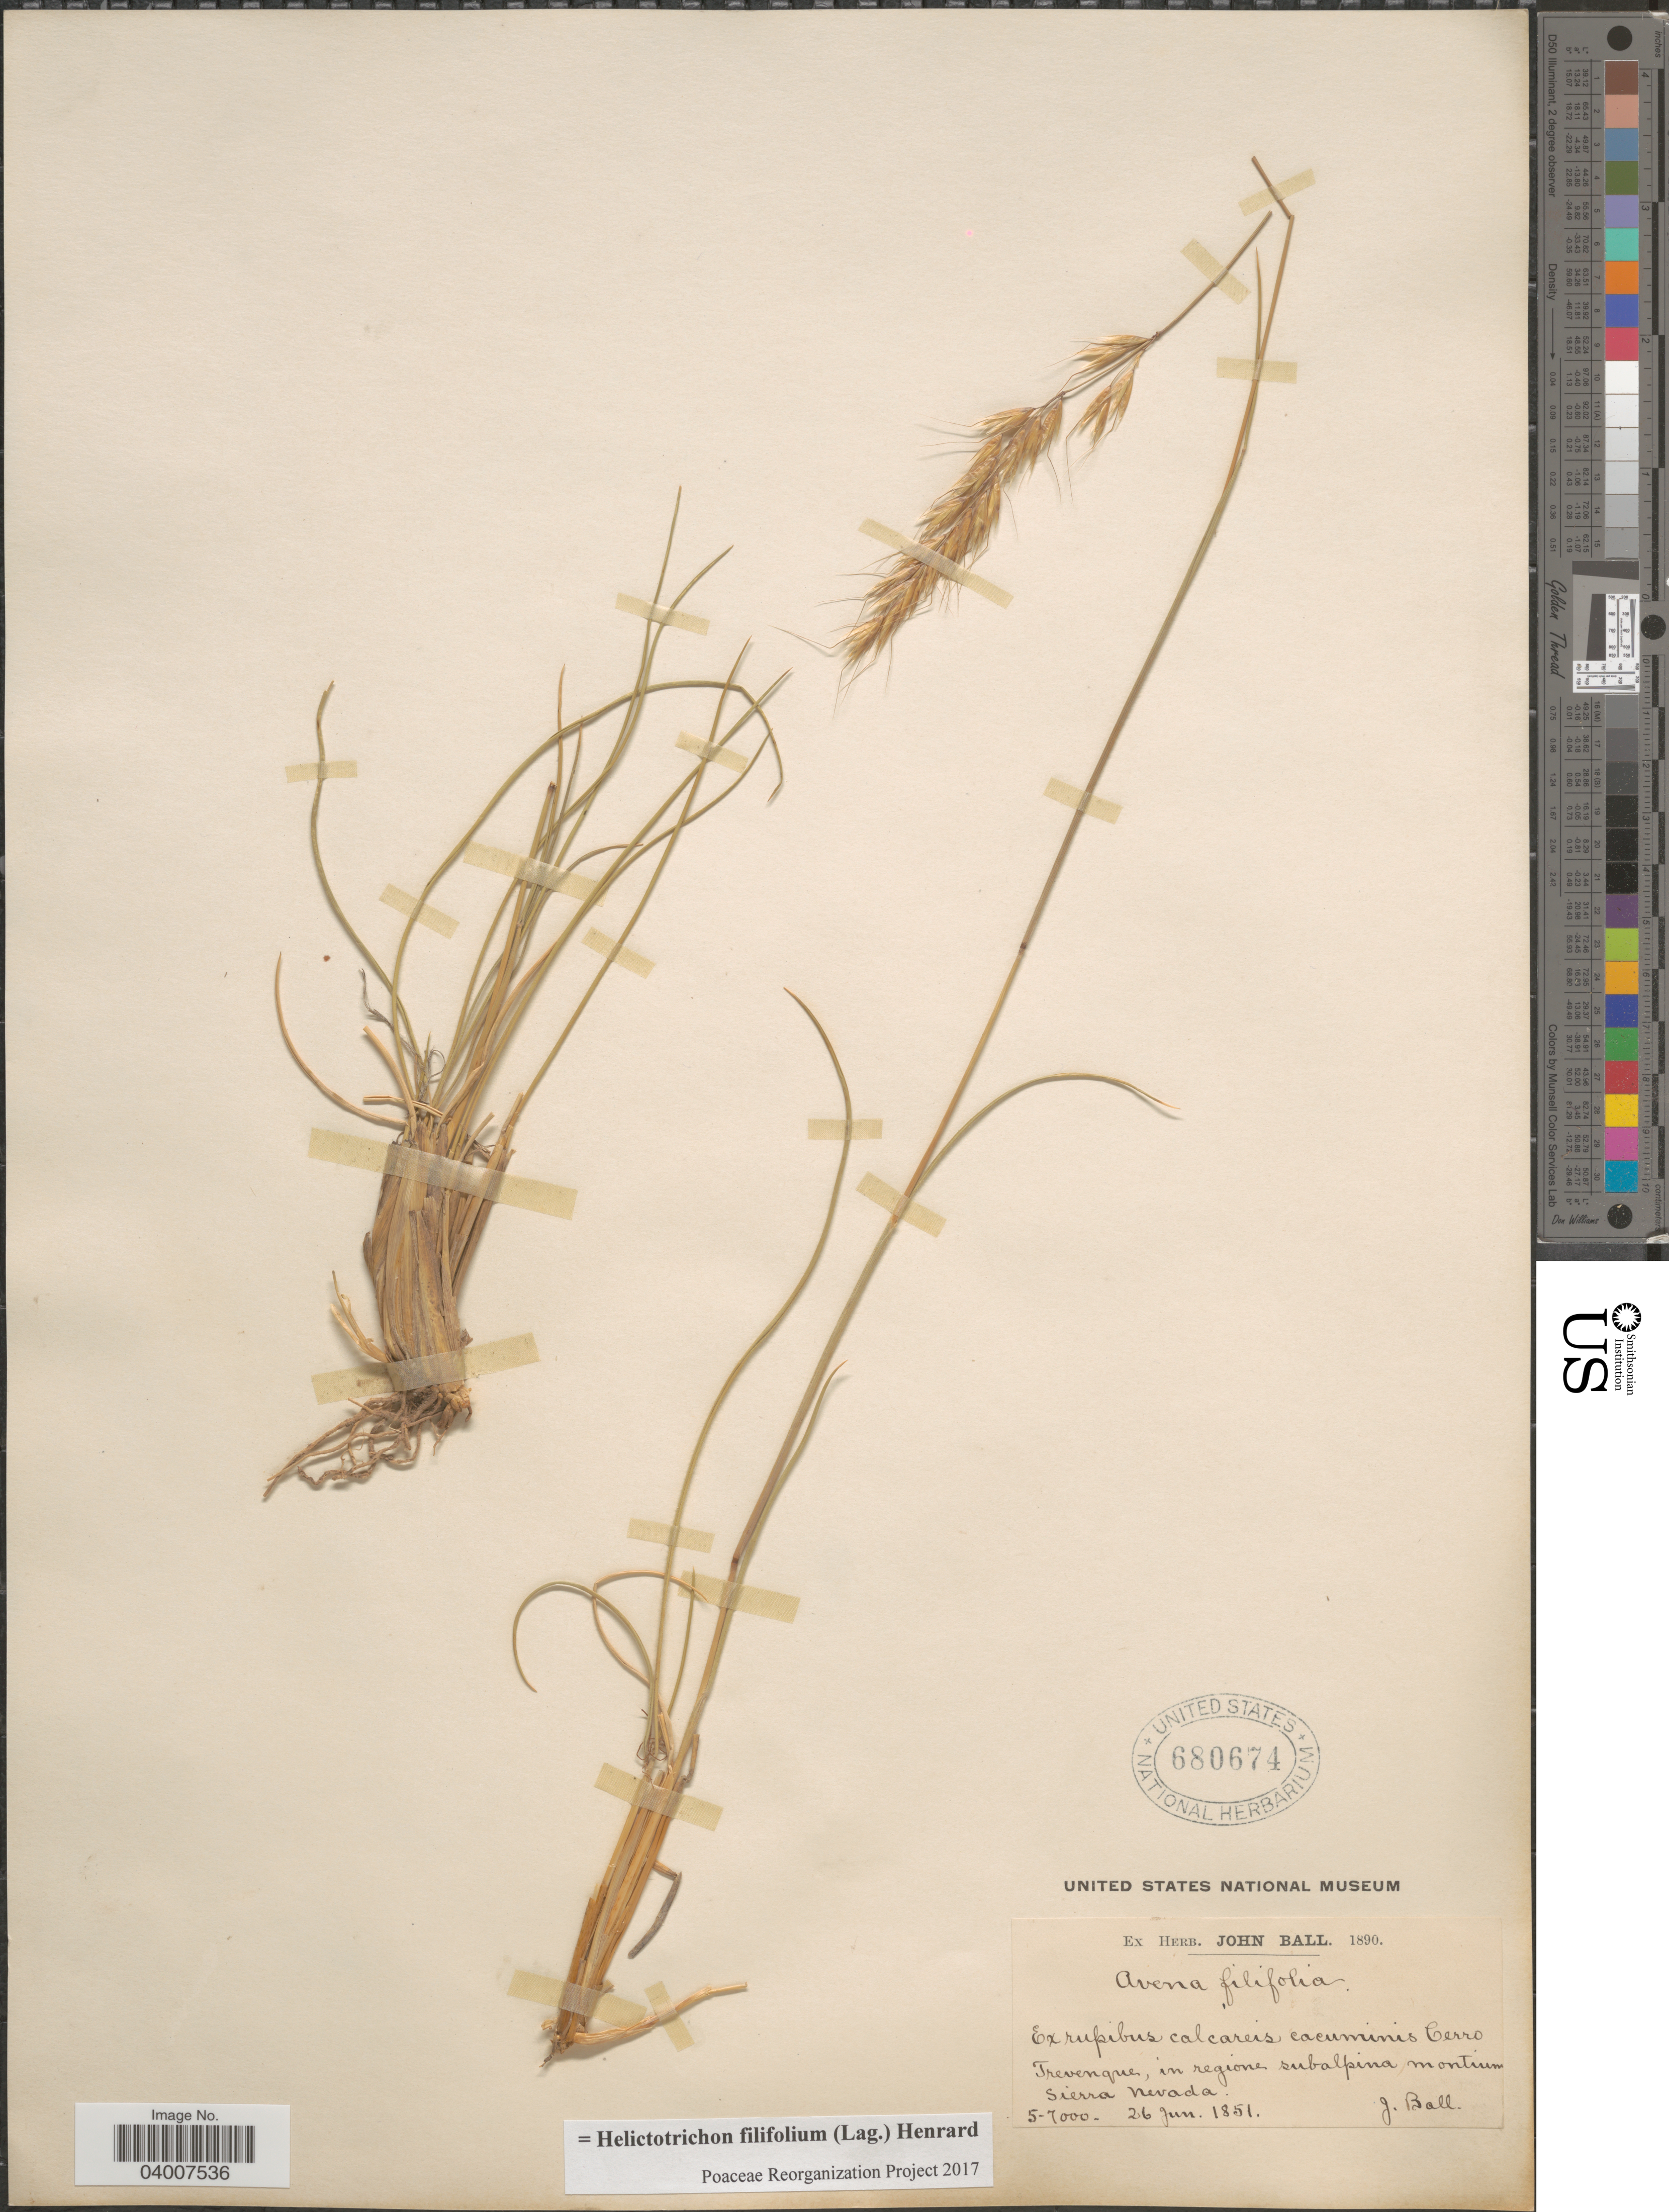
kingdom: Plantae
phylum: Tracheophyta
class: Liliopsida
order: Poales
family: Poaceae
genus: Helictotrichon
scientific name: Helictotrichon filifolium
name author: (Lag.) Henr.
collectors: J. Ball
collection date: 1851-06-26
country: Spain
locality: Ex rupibus calcareis cacuminis Cerro. Trevenque, in regione subalpina montium Sierra Nevada.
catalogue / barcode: US 680674